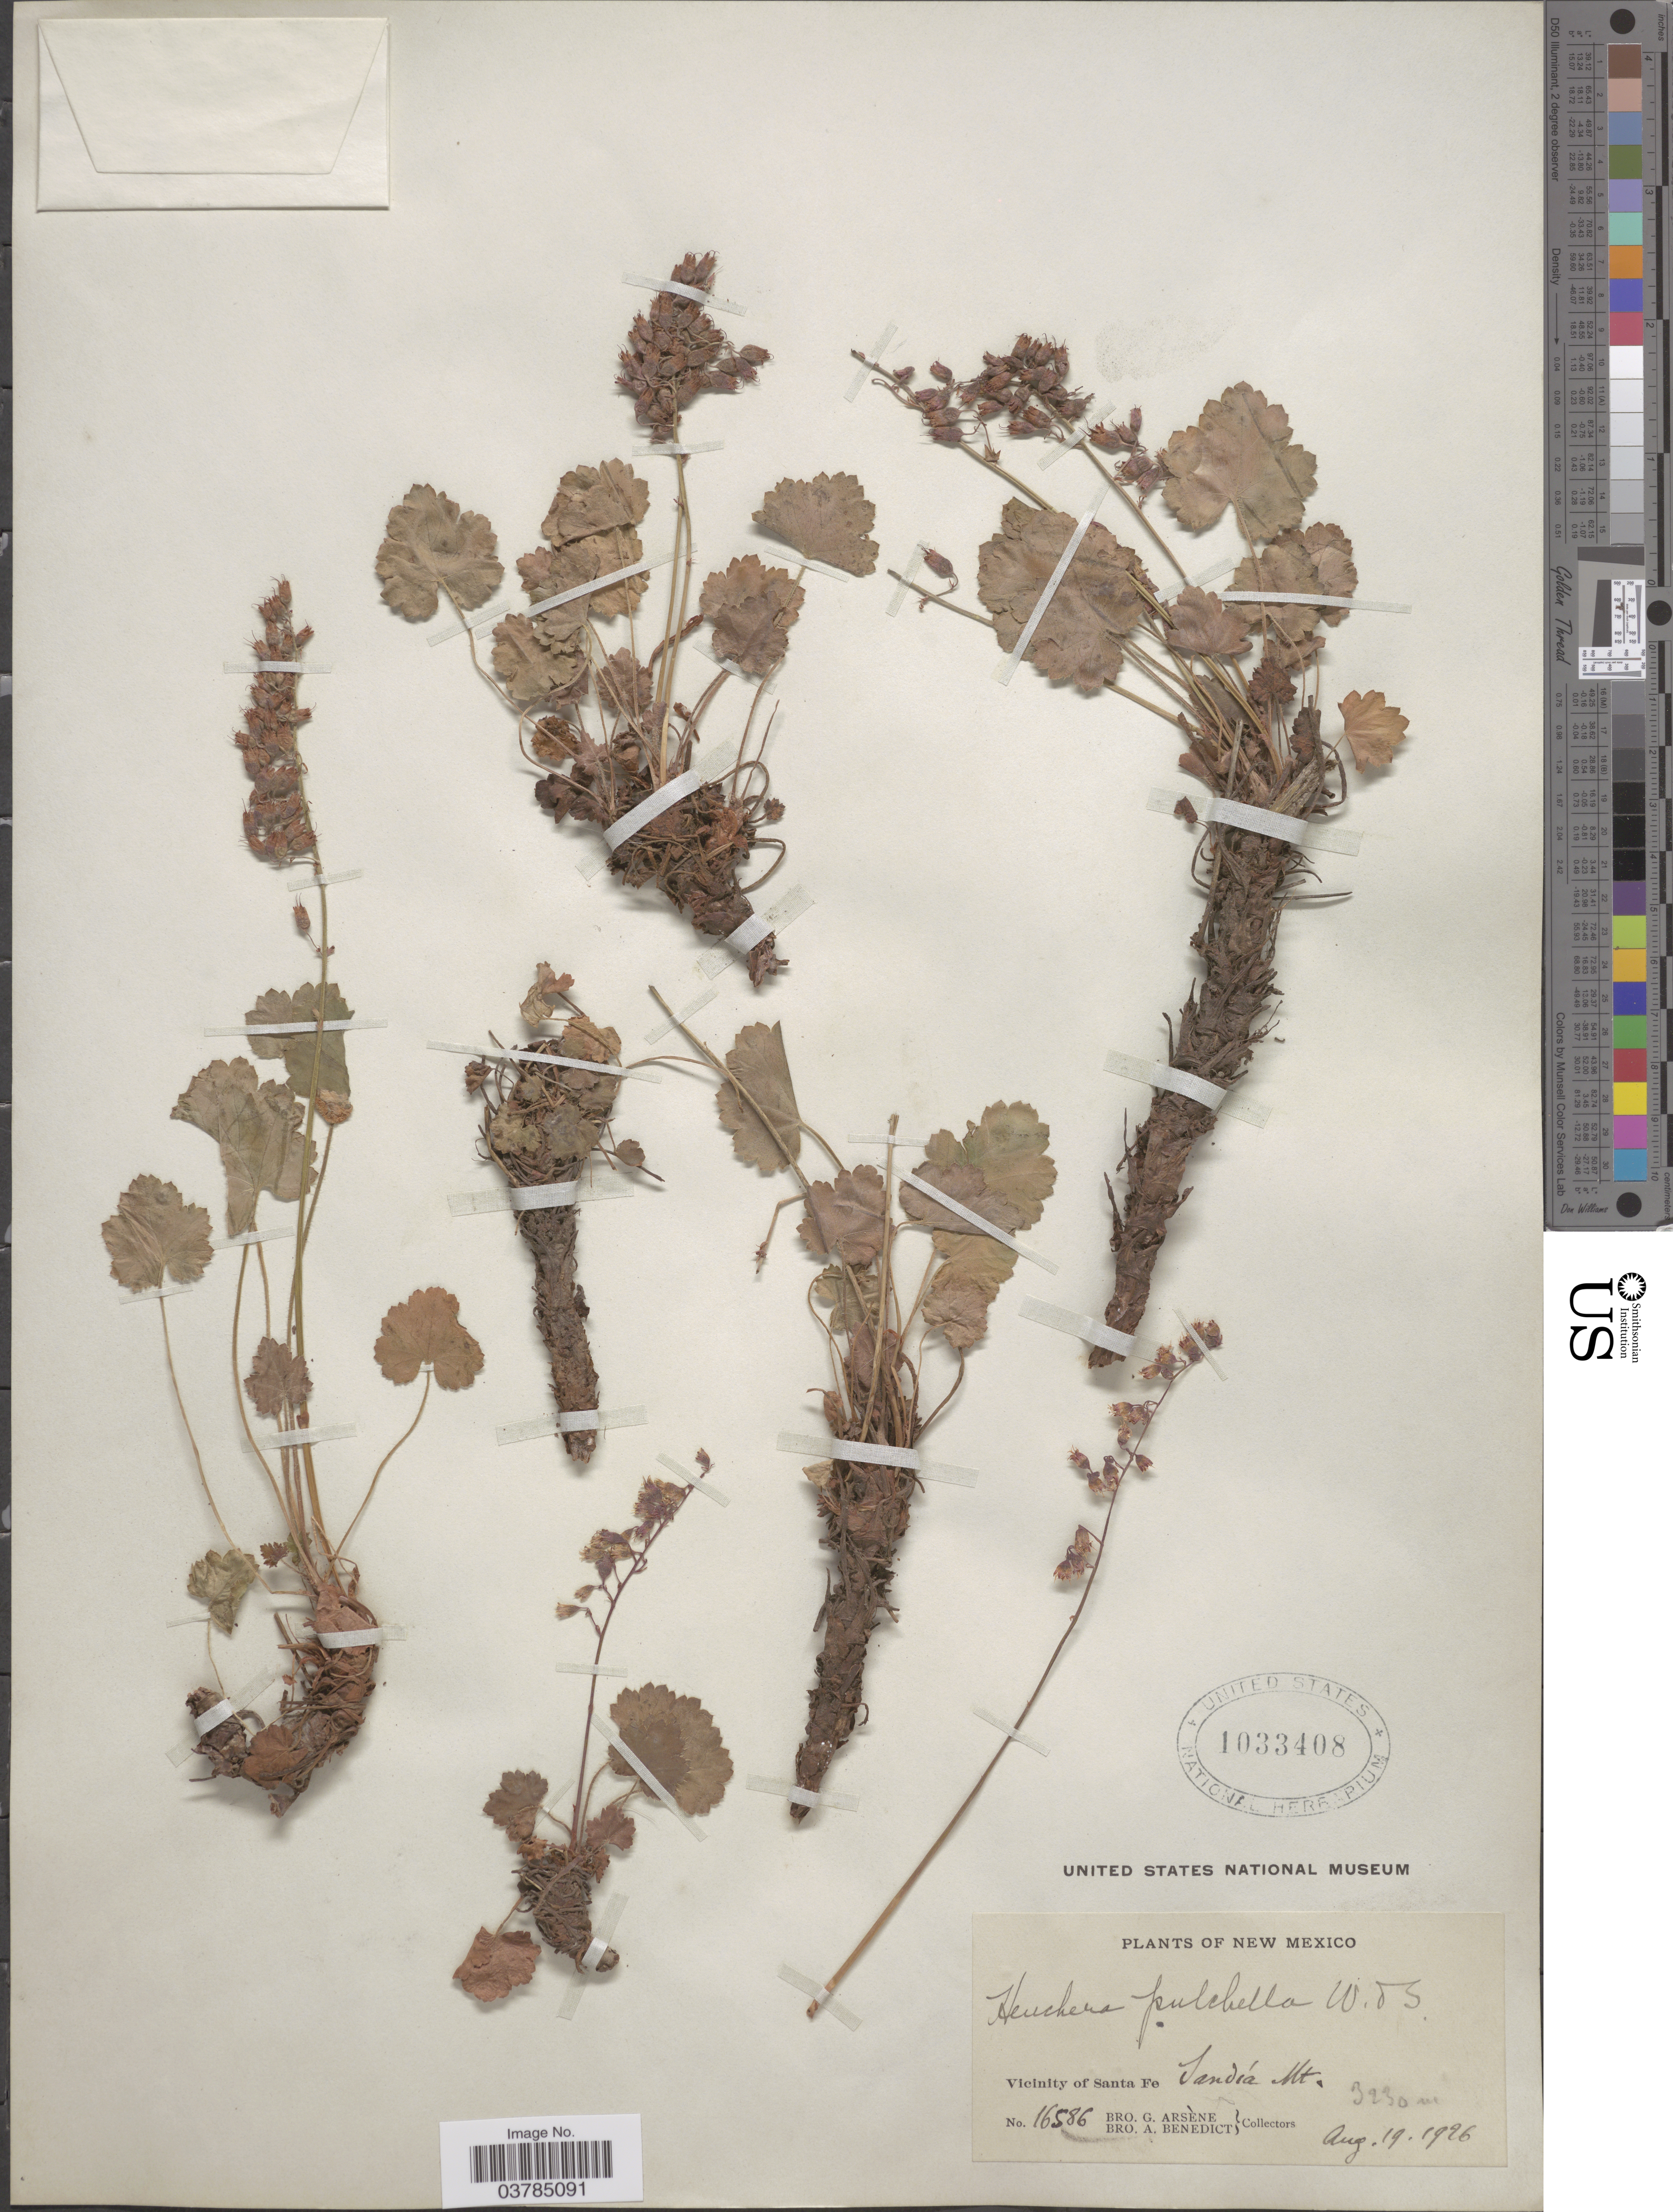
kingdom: Plantae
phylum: Tracheophyta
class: Magnoliopsida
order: Saxifragales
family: Saxifragaceae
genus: Heuchera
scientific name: Heuchera pulchella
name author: Wooton & Standl.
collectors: Bro. G. Arsène & Bro. A. Benedict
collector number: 16586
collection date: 1926-08-19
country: United States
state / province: New Mexico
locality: Vicinity of Santa Fe Sandía Mt.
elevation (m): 3230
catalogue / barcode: US 1033408